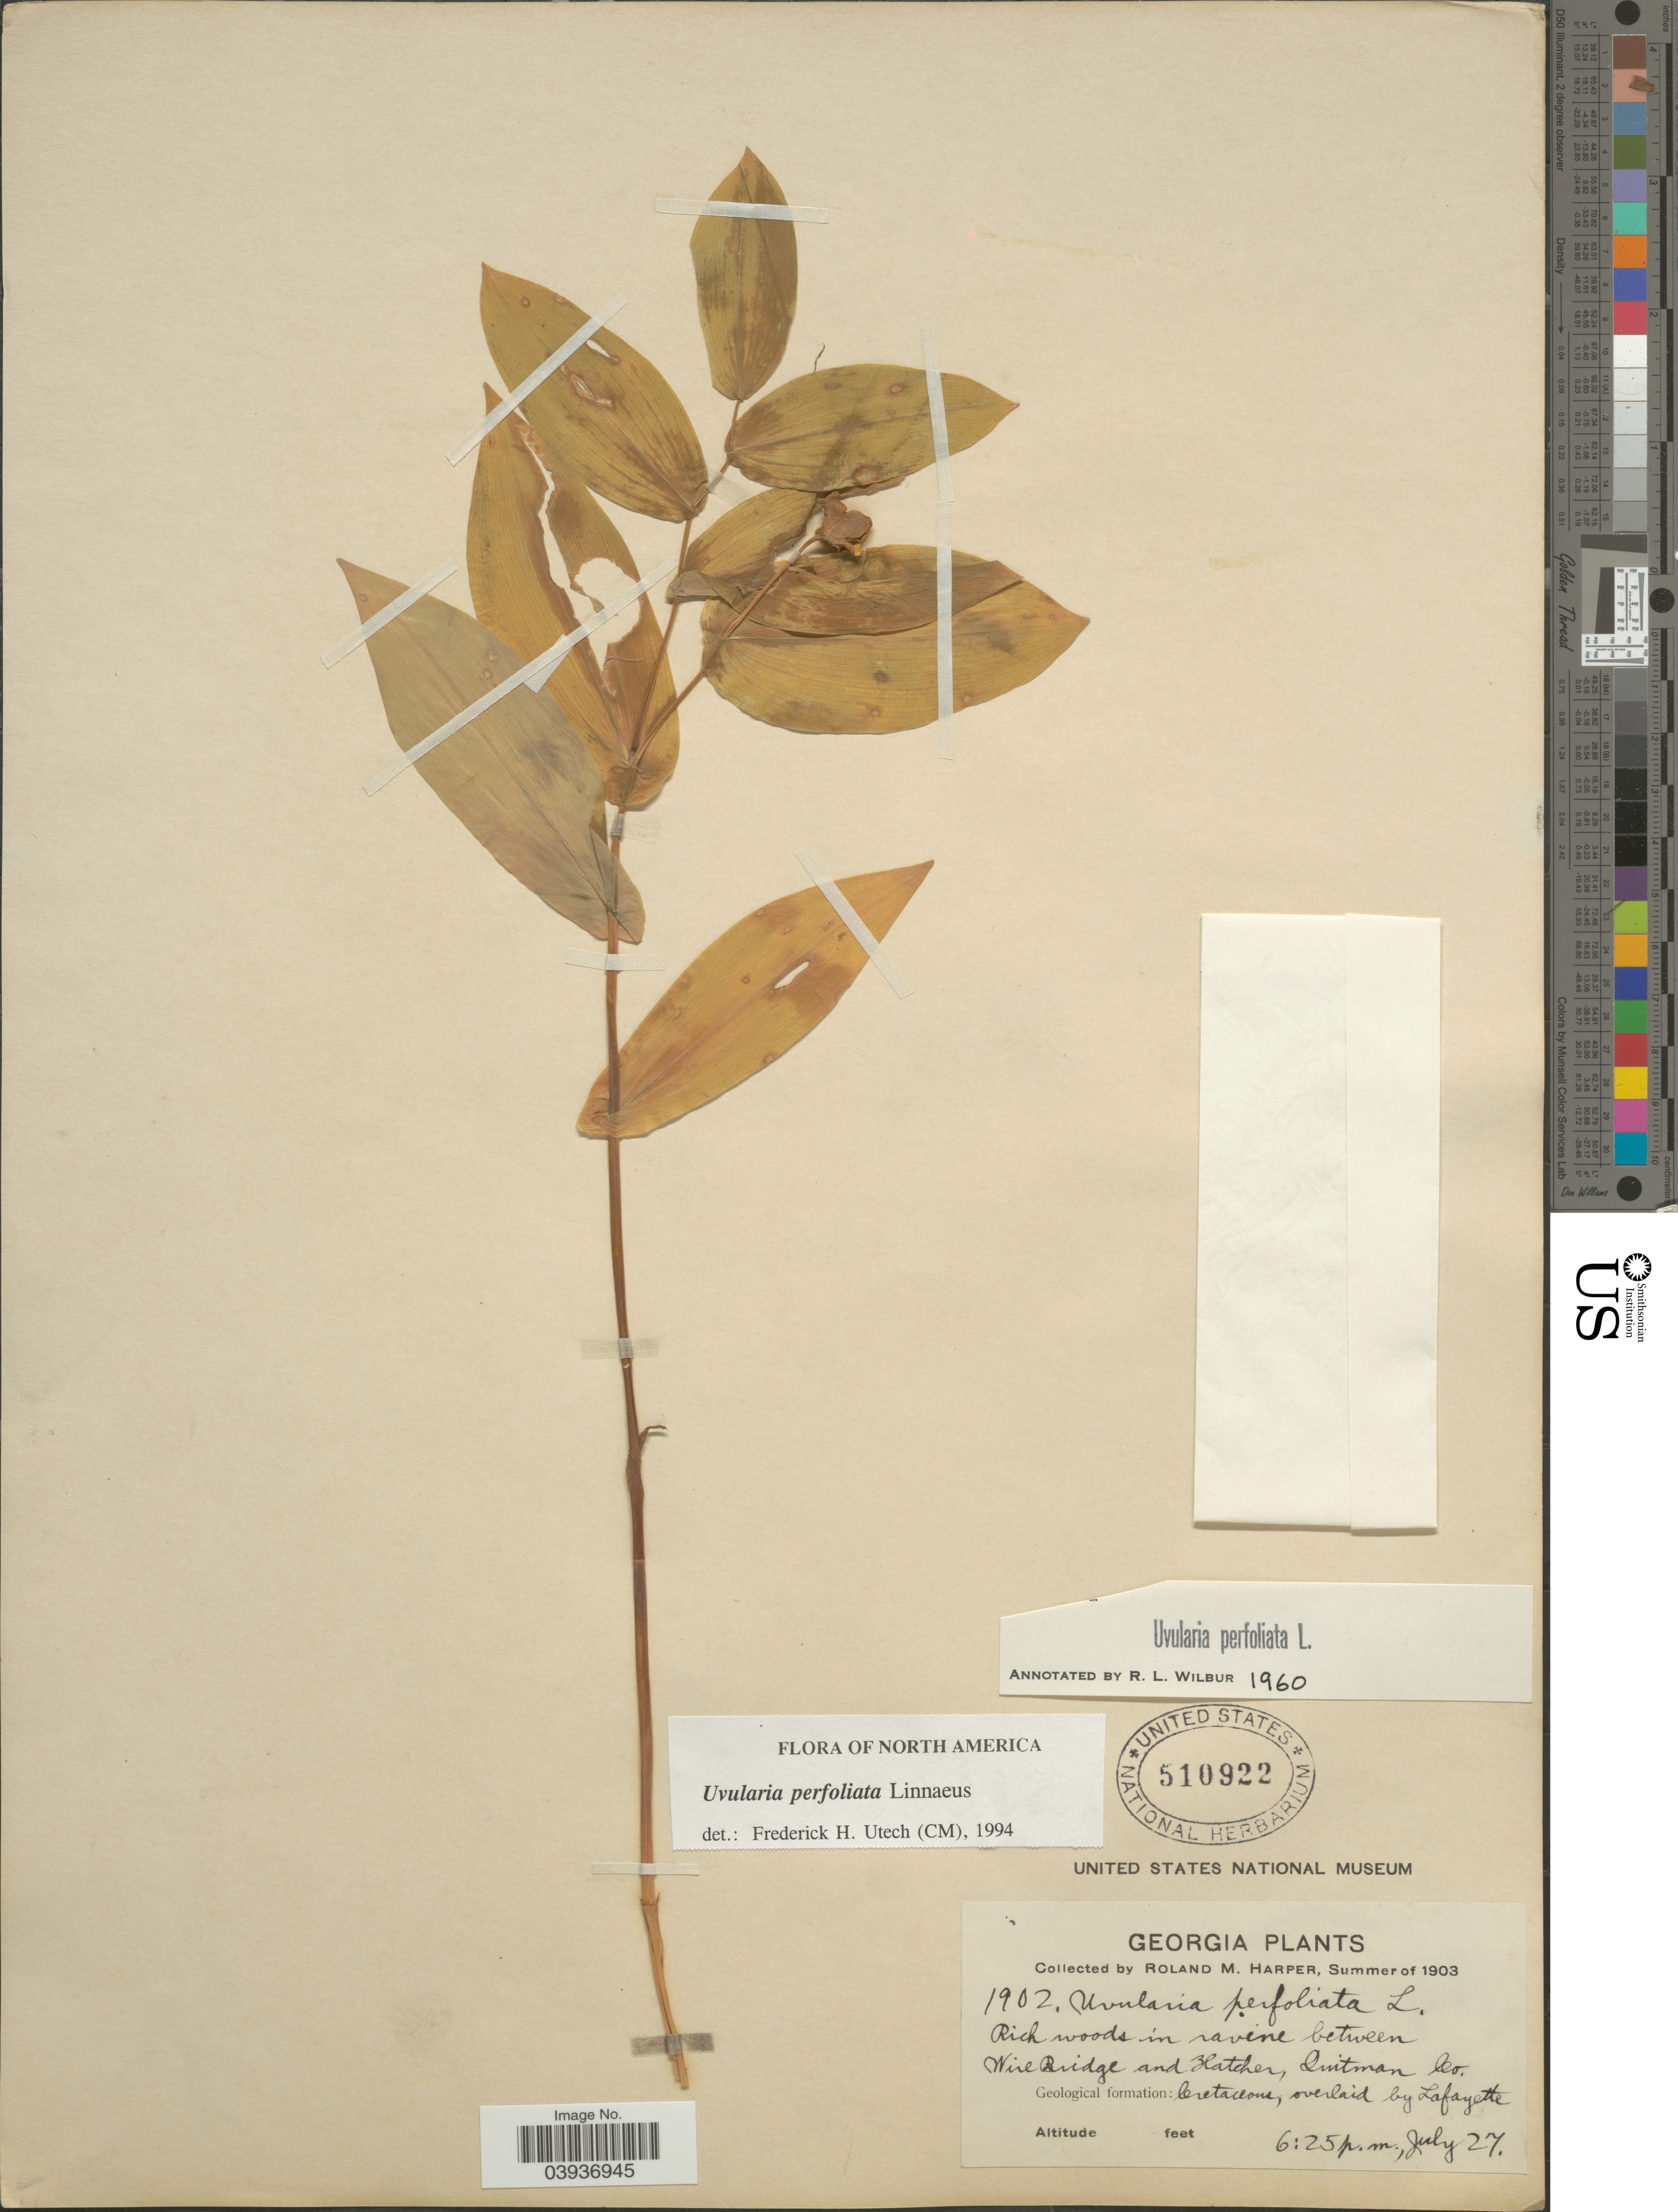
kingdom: Plantae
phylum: Tracheophyta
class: Liliopsida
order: Liliales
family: Colchicaceae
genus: Uvularia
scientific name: Uvularia perfoliata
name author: L.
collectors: R. M. Harper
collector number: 1902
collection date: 1903-07-27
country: United States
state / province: Georgia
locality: Rich woods in ravine between Wire Bridge and Hatcher, Quitman Co. Geological formation: bretaceone, overlaid by Lafayette.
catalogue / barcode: US 510922